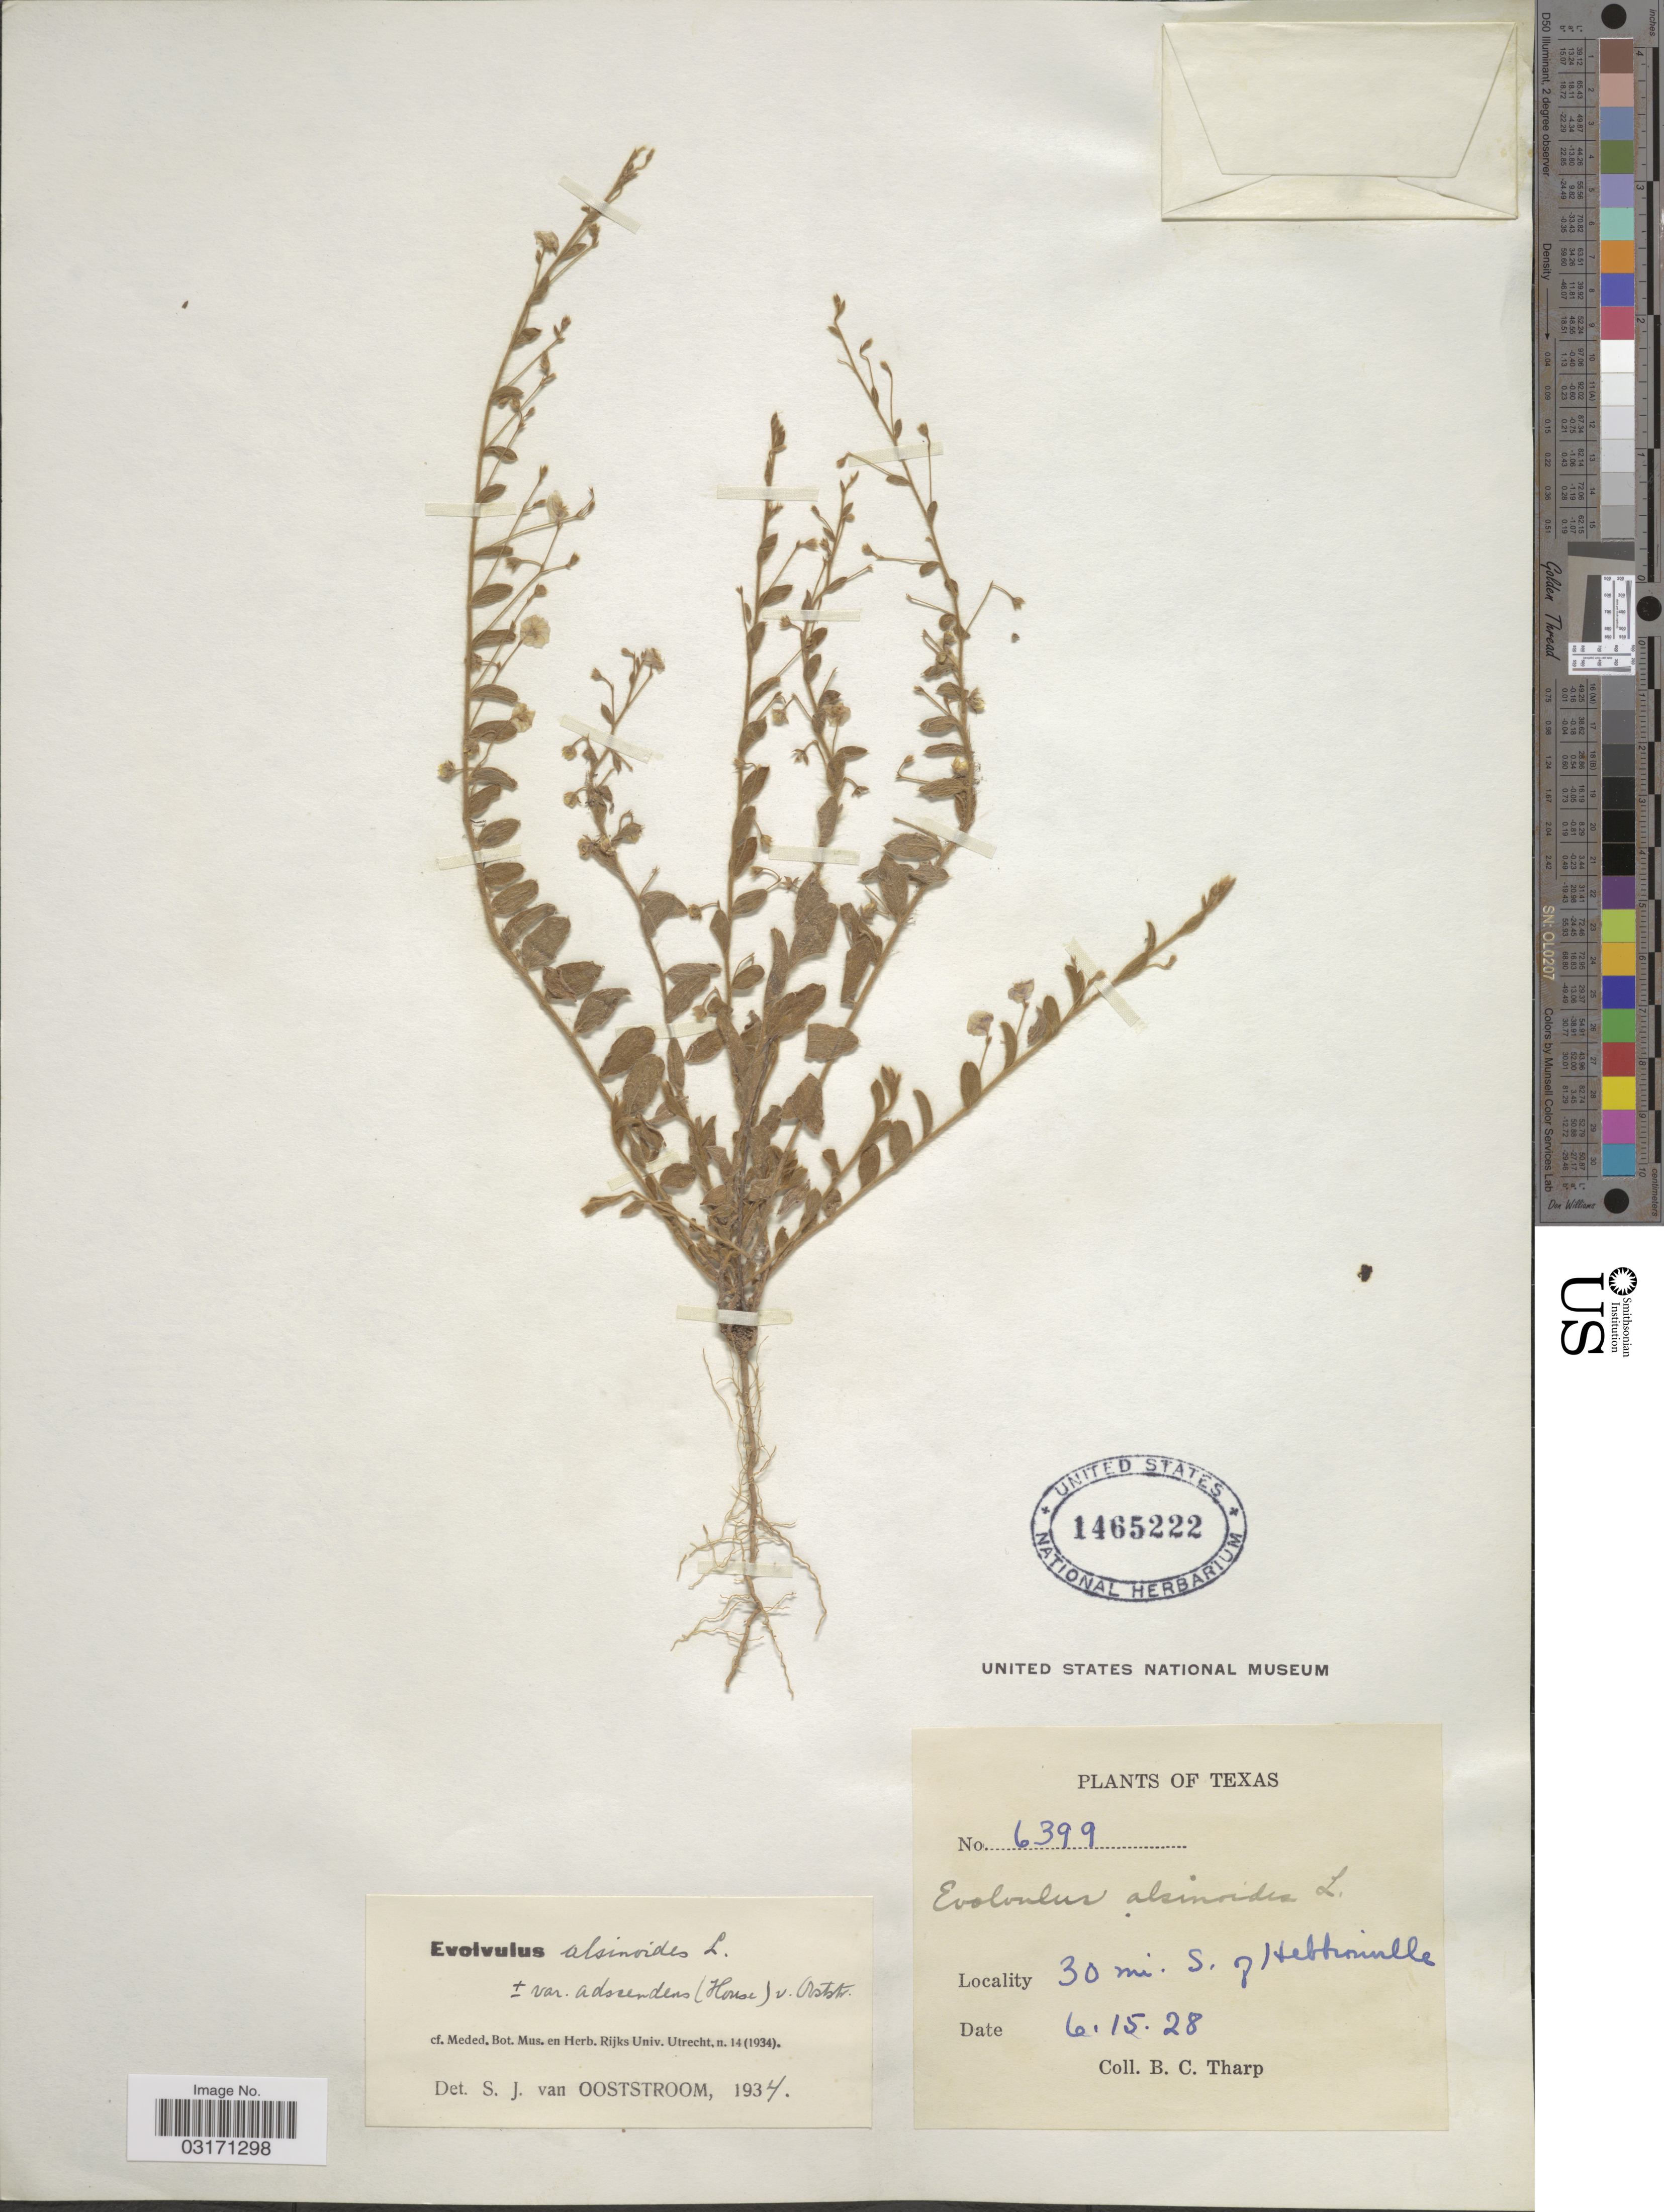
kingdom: Plantae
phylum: Tracheophyta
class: Magnoliopsida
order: Solanales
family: Convolvulaceae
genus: Evolvulus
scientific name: Evolvulus alsinoides var. adscendens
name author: (House) Ooststr.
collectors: B. C. Tharp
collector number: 6399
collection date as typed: Transcribed d/m/y: 15/6/28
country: United States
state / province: Texas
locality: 30 mi. S. of Hebbronville.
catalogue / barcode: US 1465222